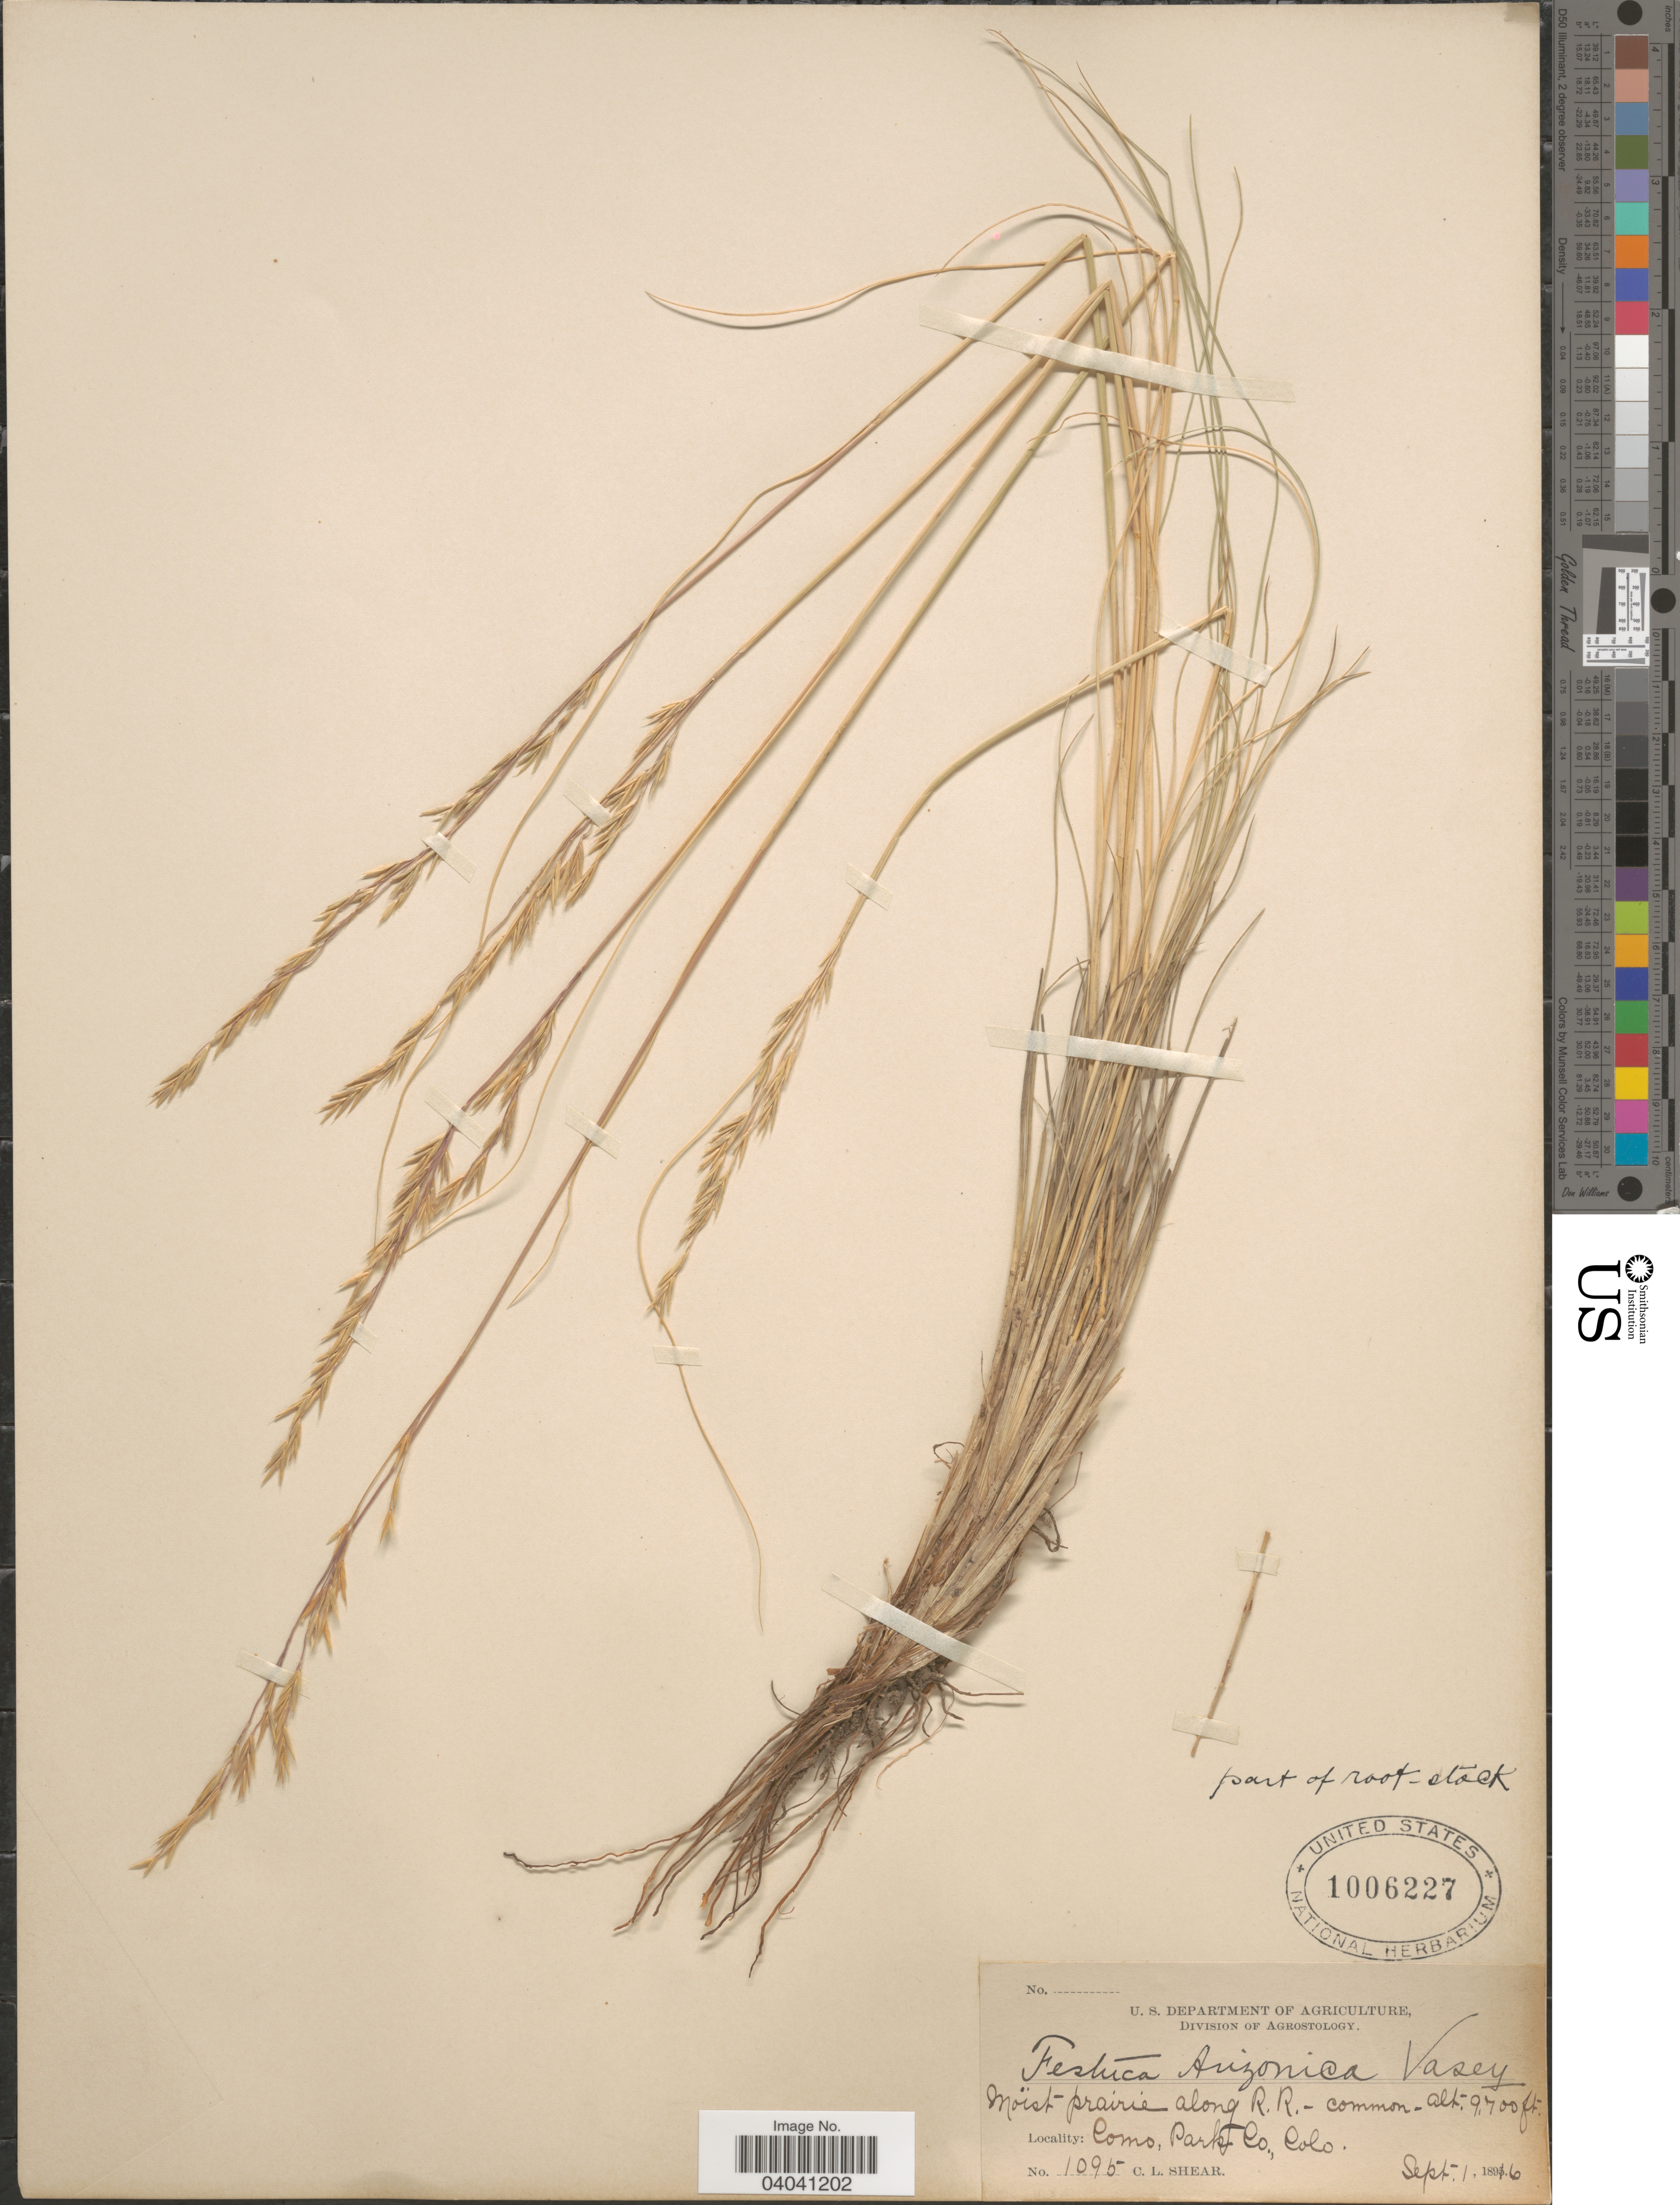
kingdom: Plantae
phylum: Tracheophyta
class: Liliopsida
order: Poales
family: Poaceae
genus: Festuca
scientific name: Festuca arizonica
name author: Vasey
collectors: C. L. Shear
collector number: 1095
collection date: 1896-09-01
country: United States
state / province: Colorado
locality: Along R.R. Como, Park Co.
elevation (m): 2957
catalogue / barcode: US 1006227